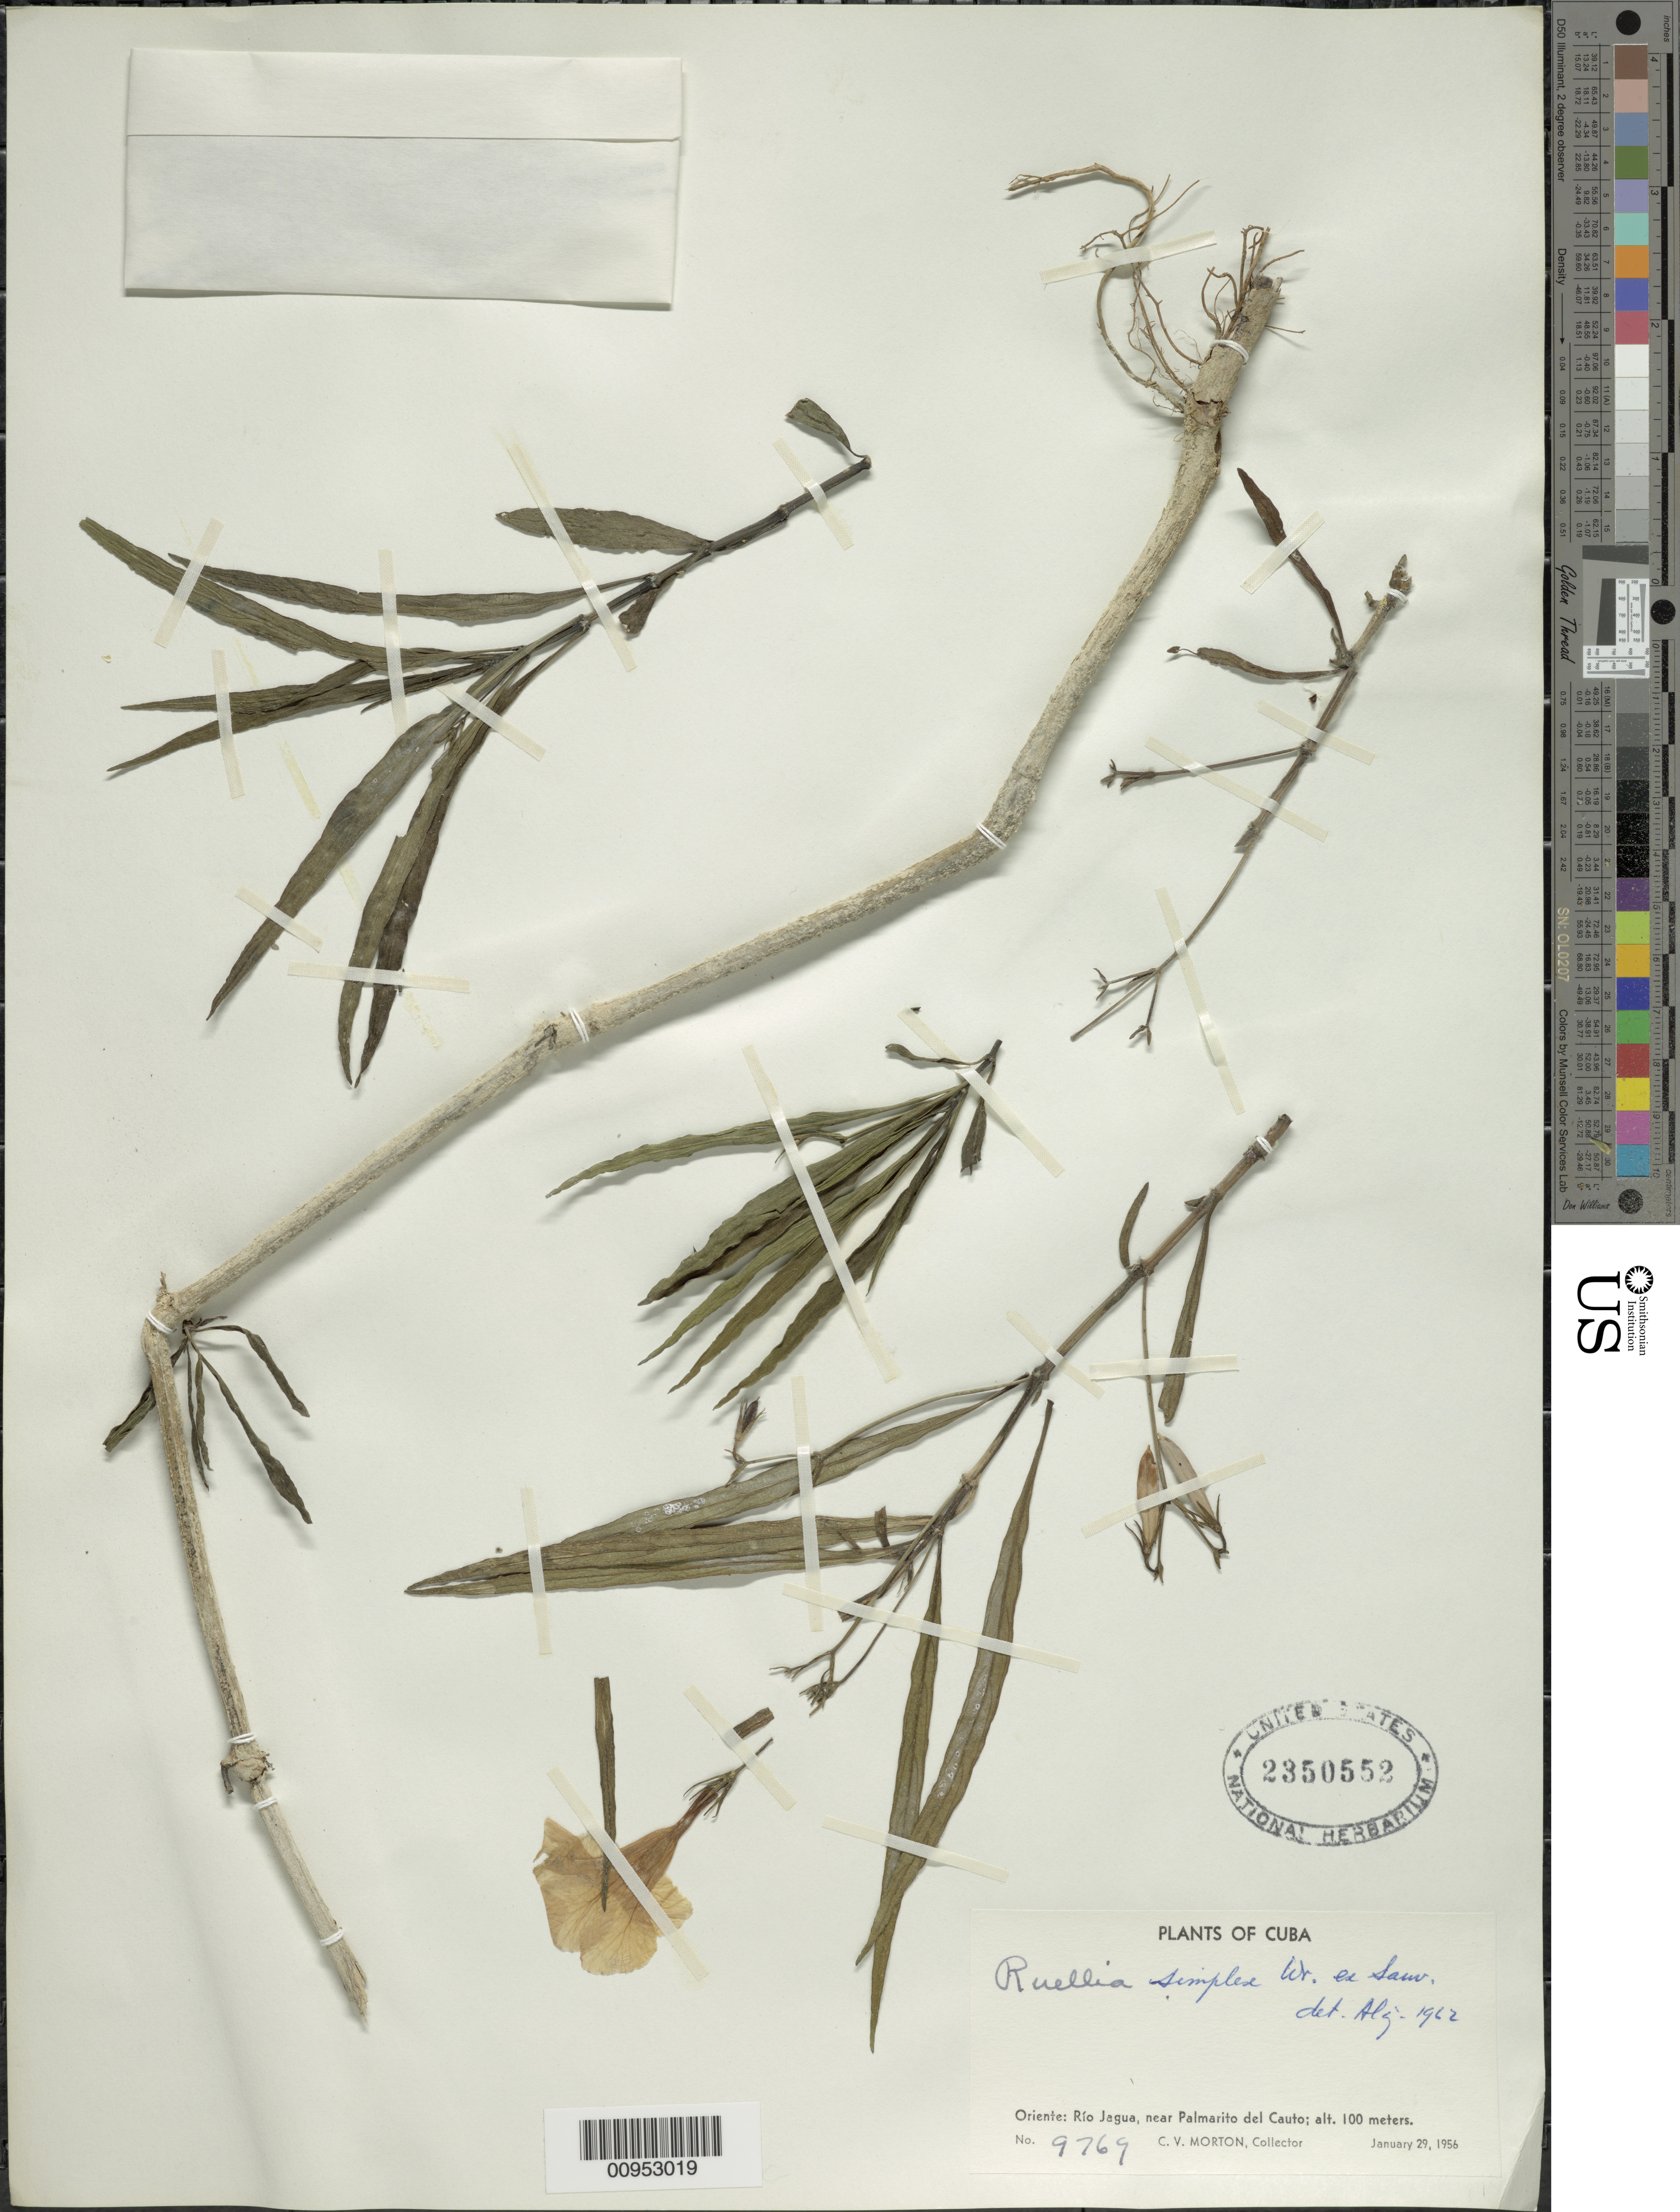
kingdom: Plantae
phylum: Tracheophyta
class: Magnoliopsida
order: Lamiales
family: Acanthaceae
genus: Ruellia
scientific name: Ruellia simplex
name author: C. Wright in Sauvalle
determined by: Alg., Bro.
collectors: C. V. Morton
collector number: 9769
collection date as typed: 29 Jan 1956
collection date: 1956-01-29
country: Cuba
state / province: Oriente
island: Cuba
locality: Río Jagua, near Palmarito del Cauto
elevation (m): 100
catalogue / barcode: US 2350552